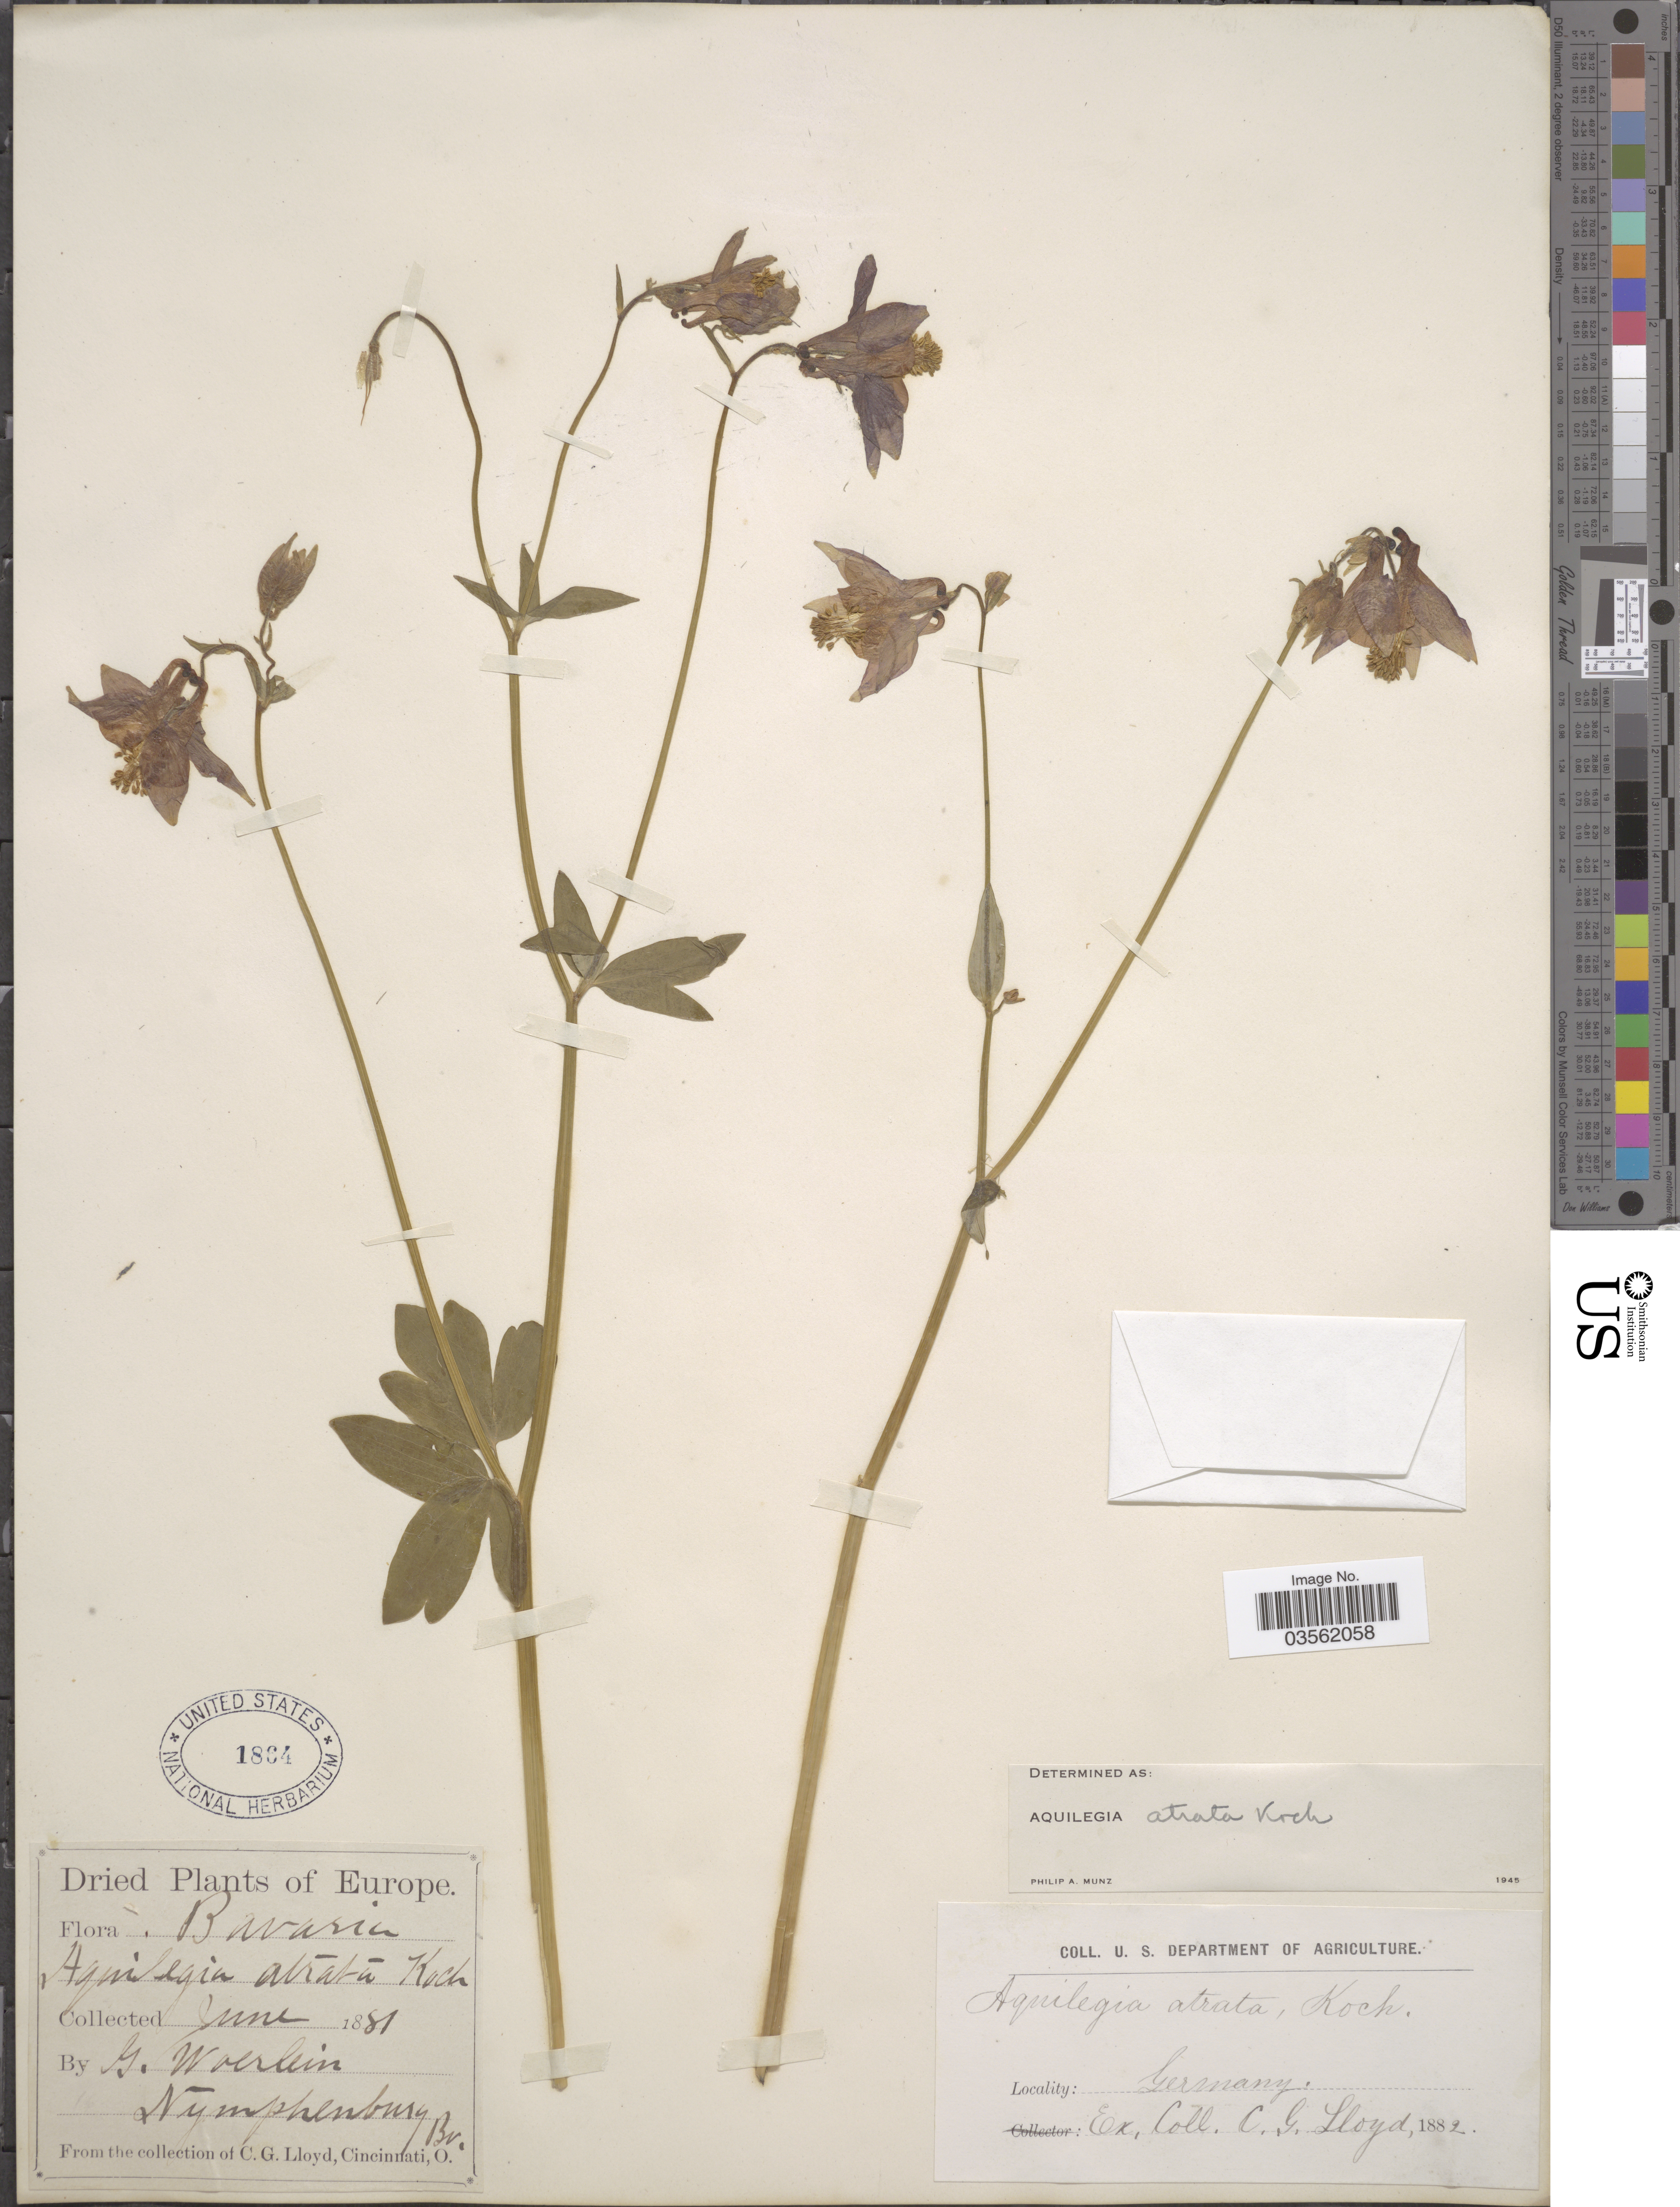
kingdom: Plantae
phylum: Tracheophyta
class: Magnoliopsida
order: Ranunculales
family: Ranunculaceae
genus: Aquilegia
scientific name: Aquilegia atrata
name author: Koch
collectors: G. Woerlein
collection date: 1881-06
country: Germany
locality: Nymphenburg.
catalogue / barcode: US 1864